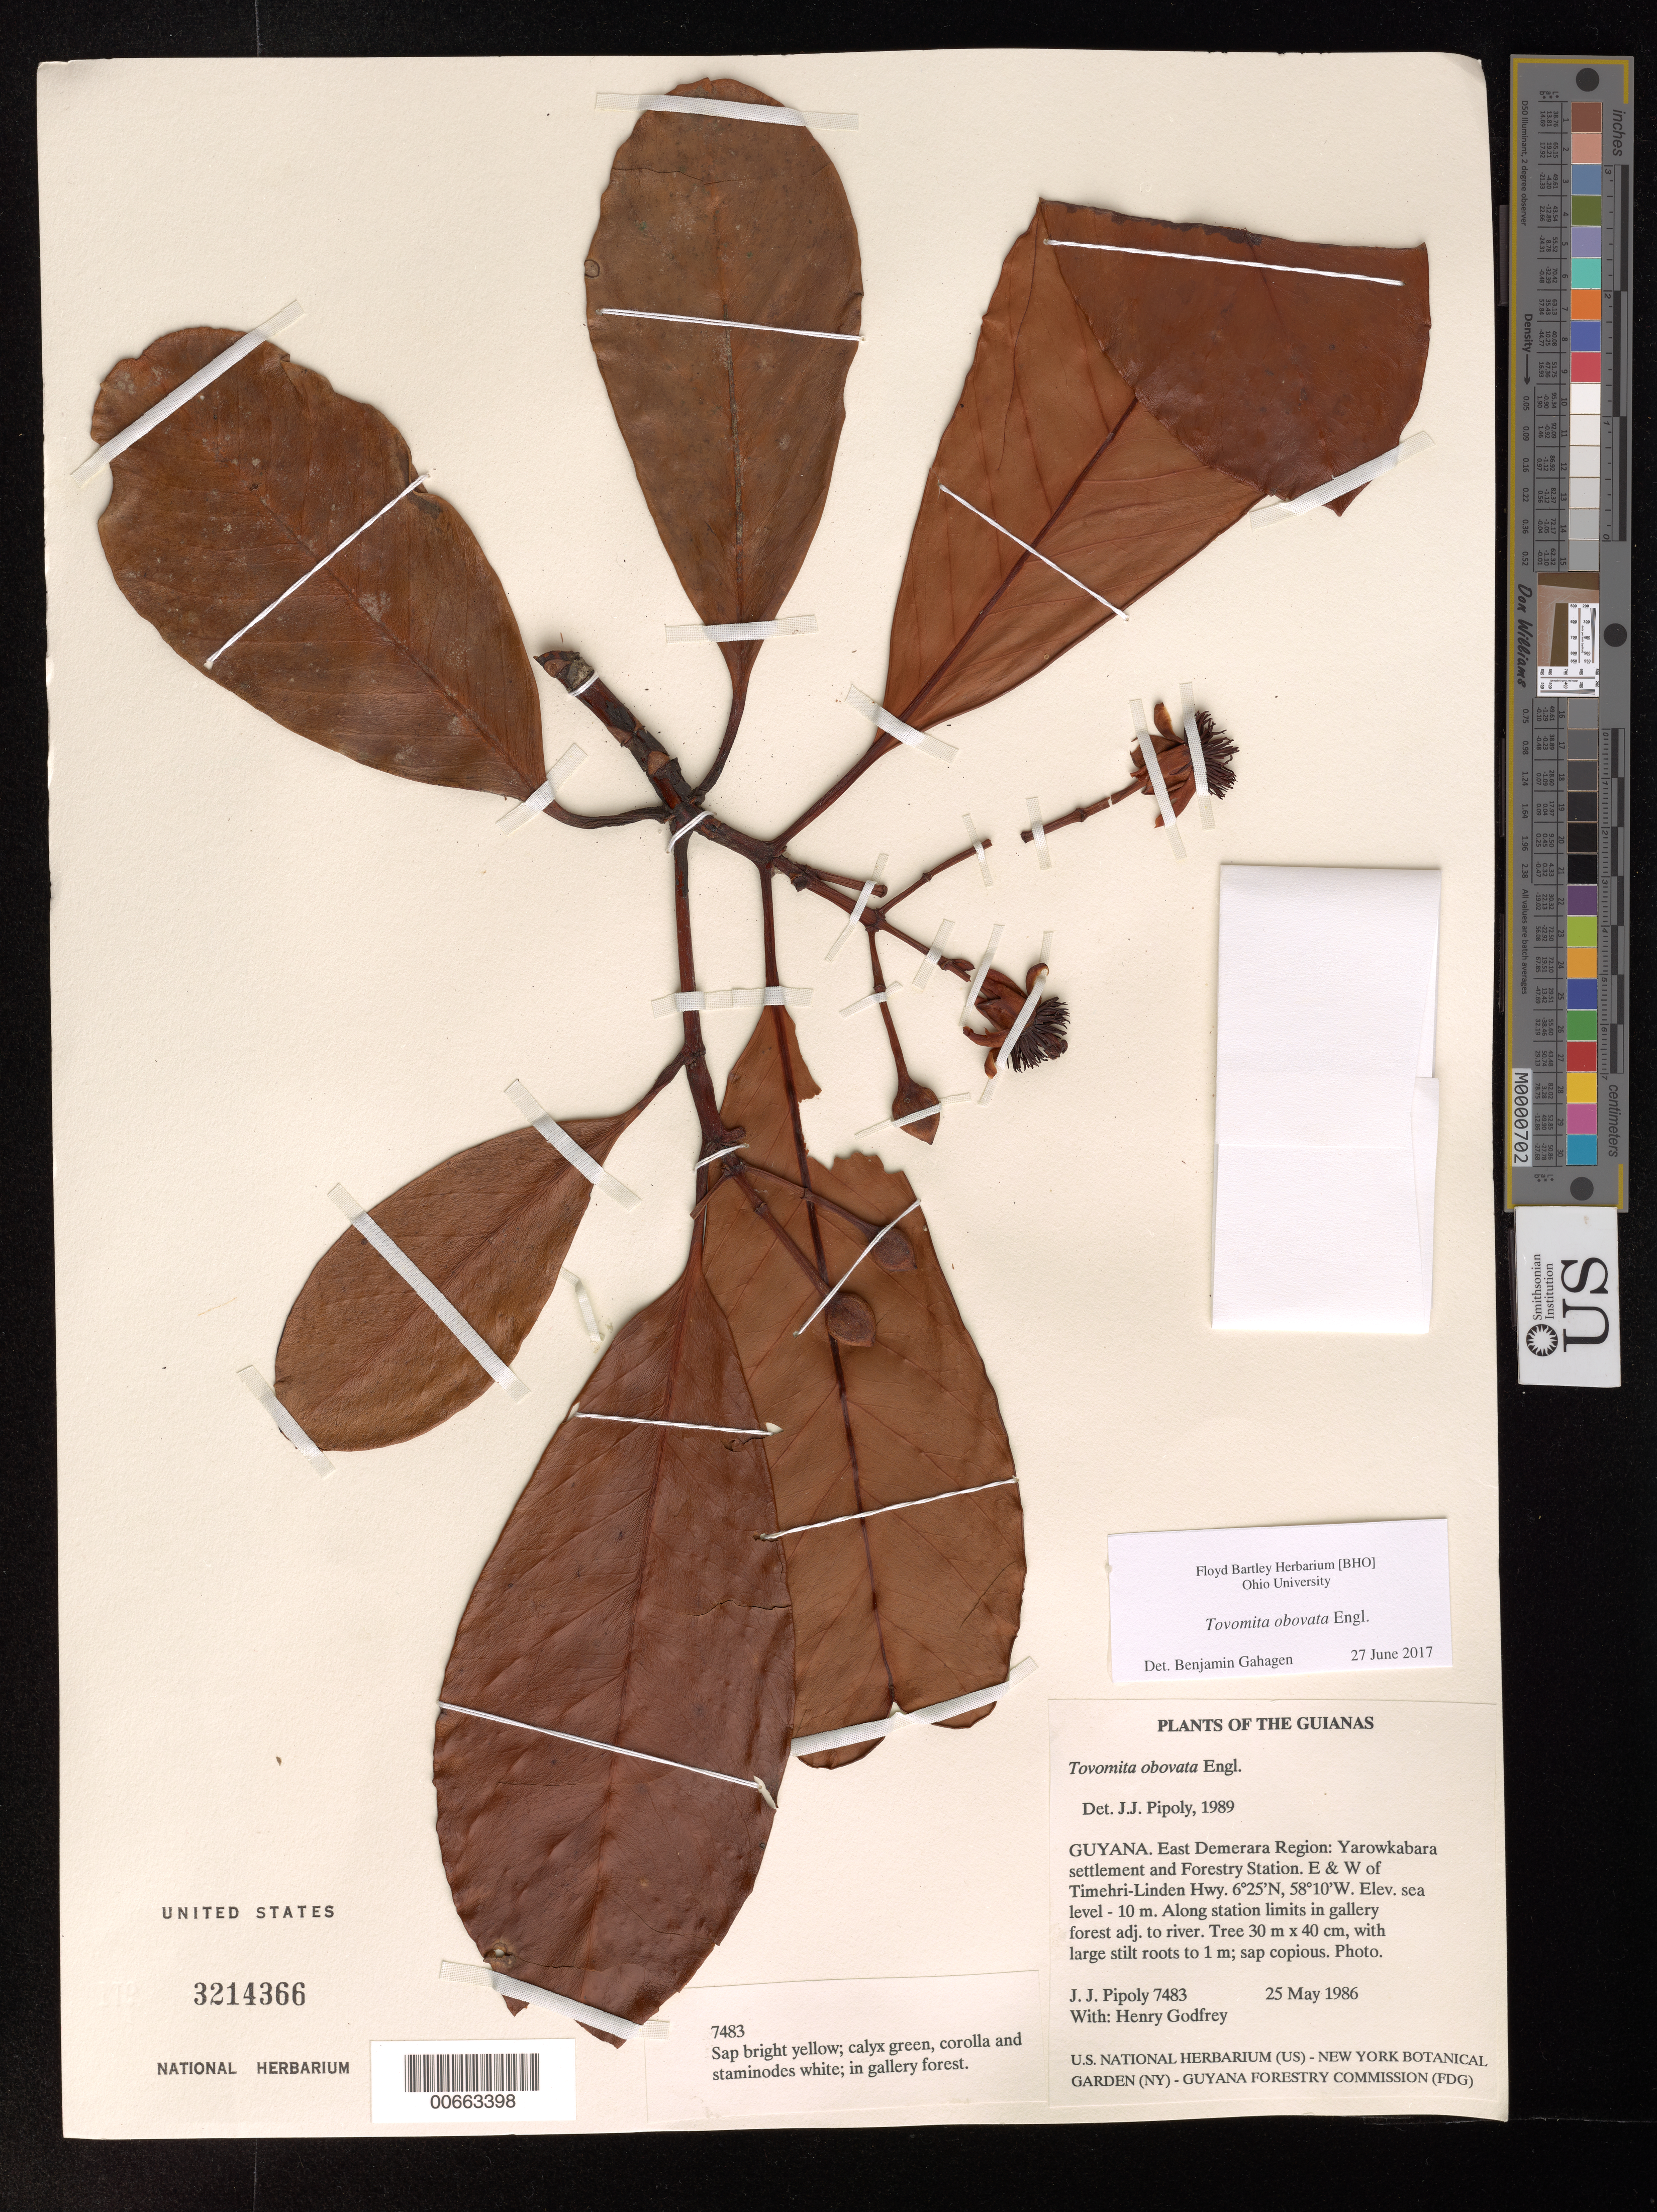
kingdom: Plantae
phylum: Tracheophyta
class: Magnoliopsida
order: Malpighiales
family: Clusiaceae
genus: Tovomita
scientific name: Tovomita obovata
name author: Engl.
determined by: Pipoly, J. J., III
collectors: J. J. Pipoly & H. Godfrey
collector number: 7483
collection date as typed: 25 May 1986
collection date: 1986-05-25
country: Guyana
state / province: Demerara-Mahaica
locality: Yarowkabra settlement and Forestry Station. E & W of Timehri-Linden Hwy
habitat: Along station limits in gallery forest adj. to river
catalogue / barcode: US 3214366